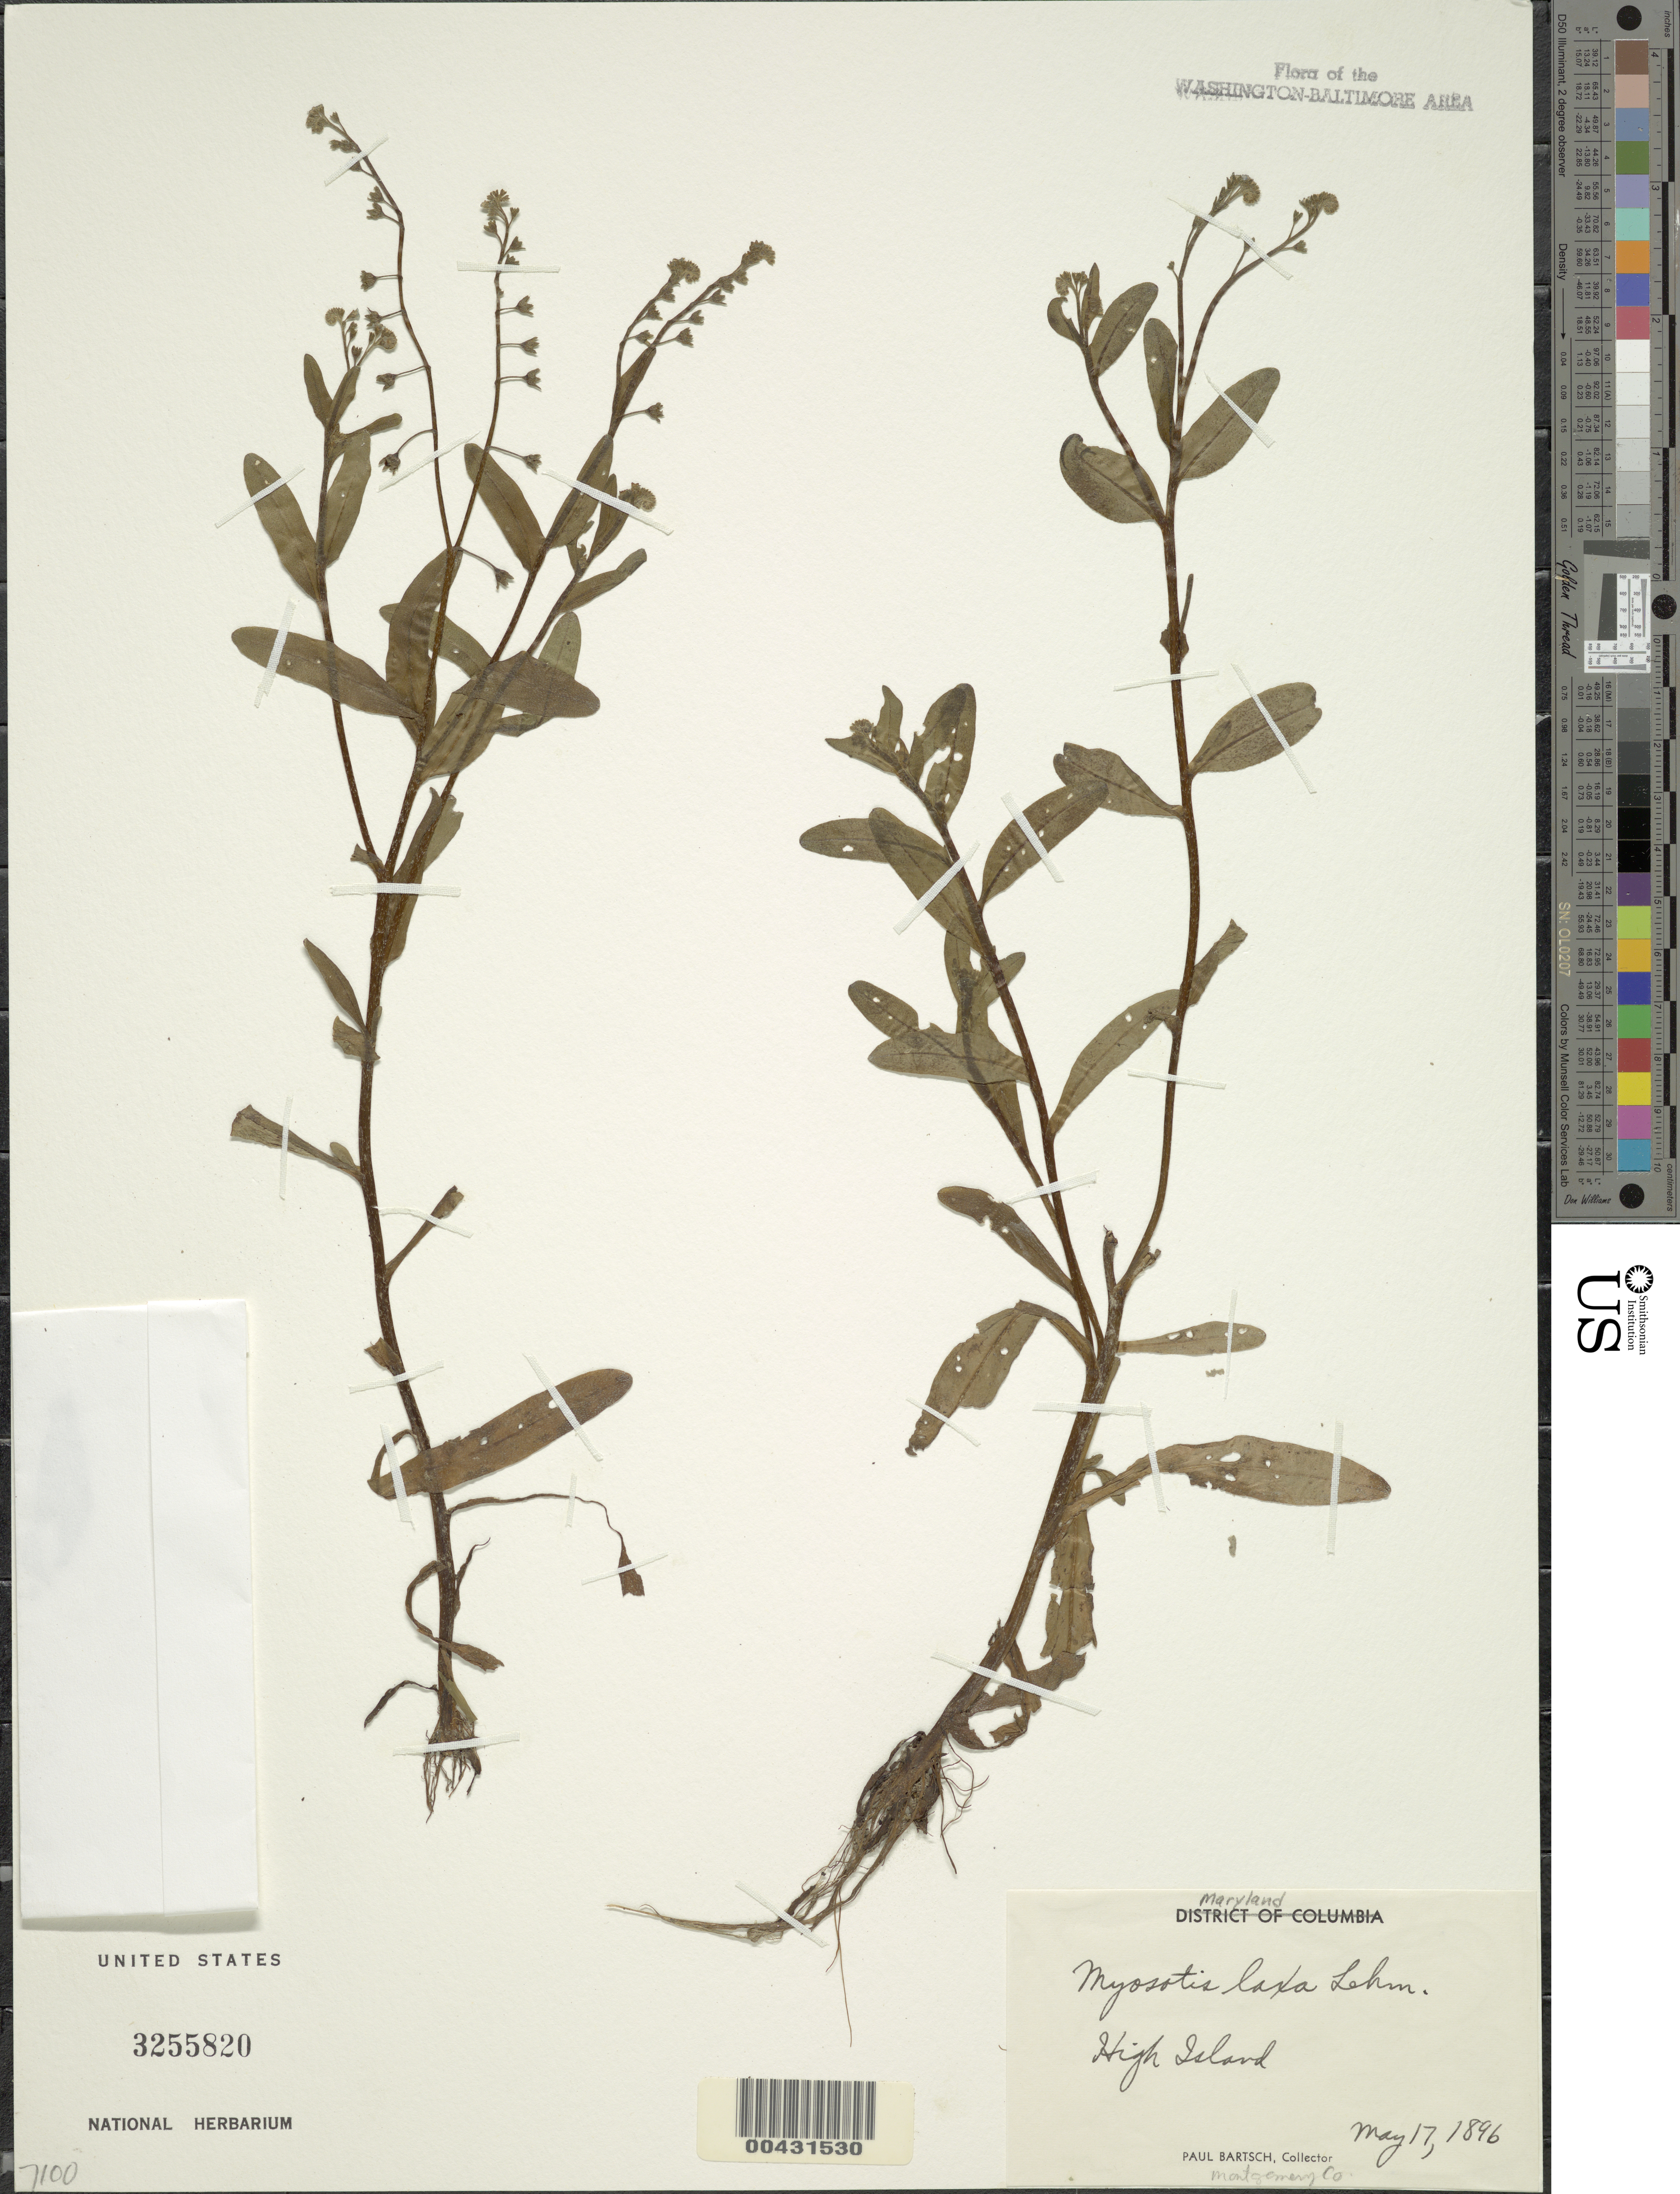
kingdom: Plantae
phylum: Tracheophyta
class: Magnoliopsida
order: Boraginales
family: Boraginaceae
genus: Myosotis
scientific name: Myosotis laxa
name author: F. Lehm.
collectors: P. Bartsch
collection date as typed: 17 May 1896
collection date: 1896-05-17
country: United States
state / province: Maryland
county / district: Montgomery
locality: High Island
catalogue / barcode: US 3255820